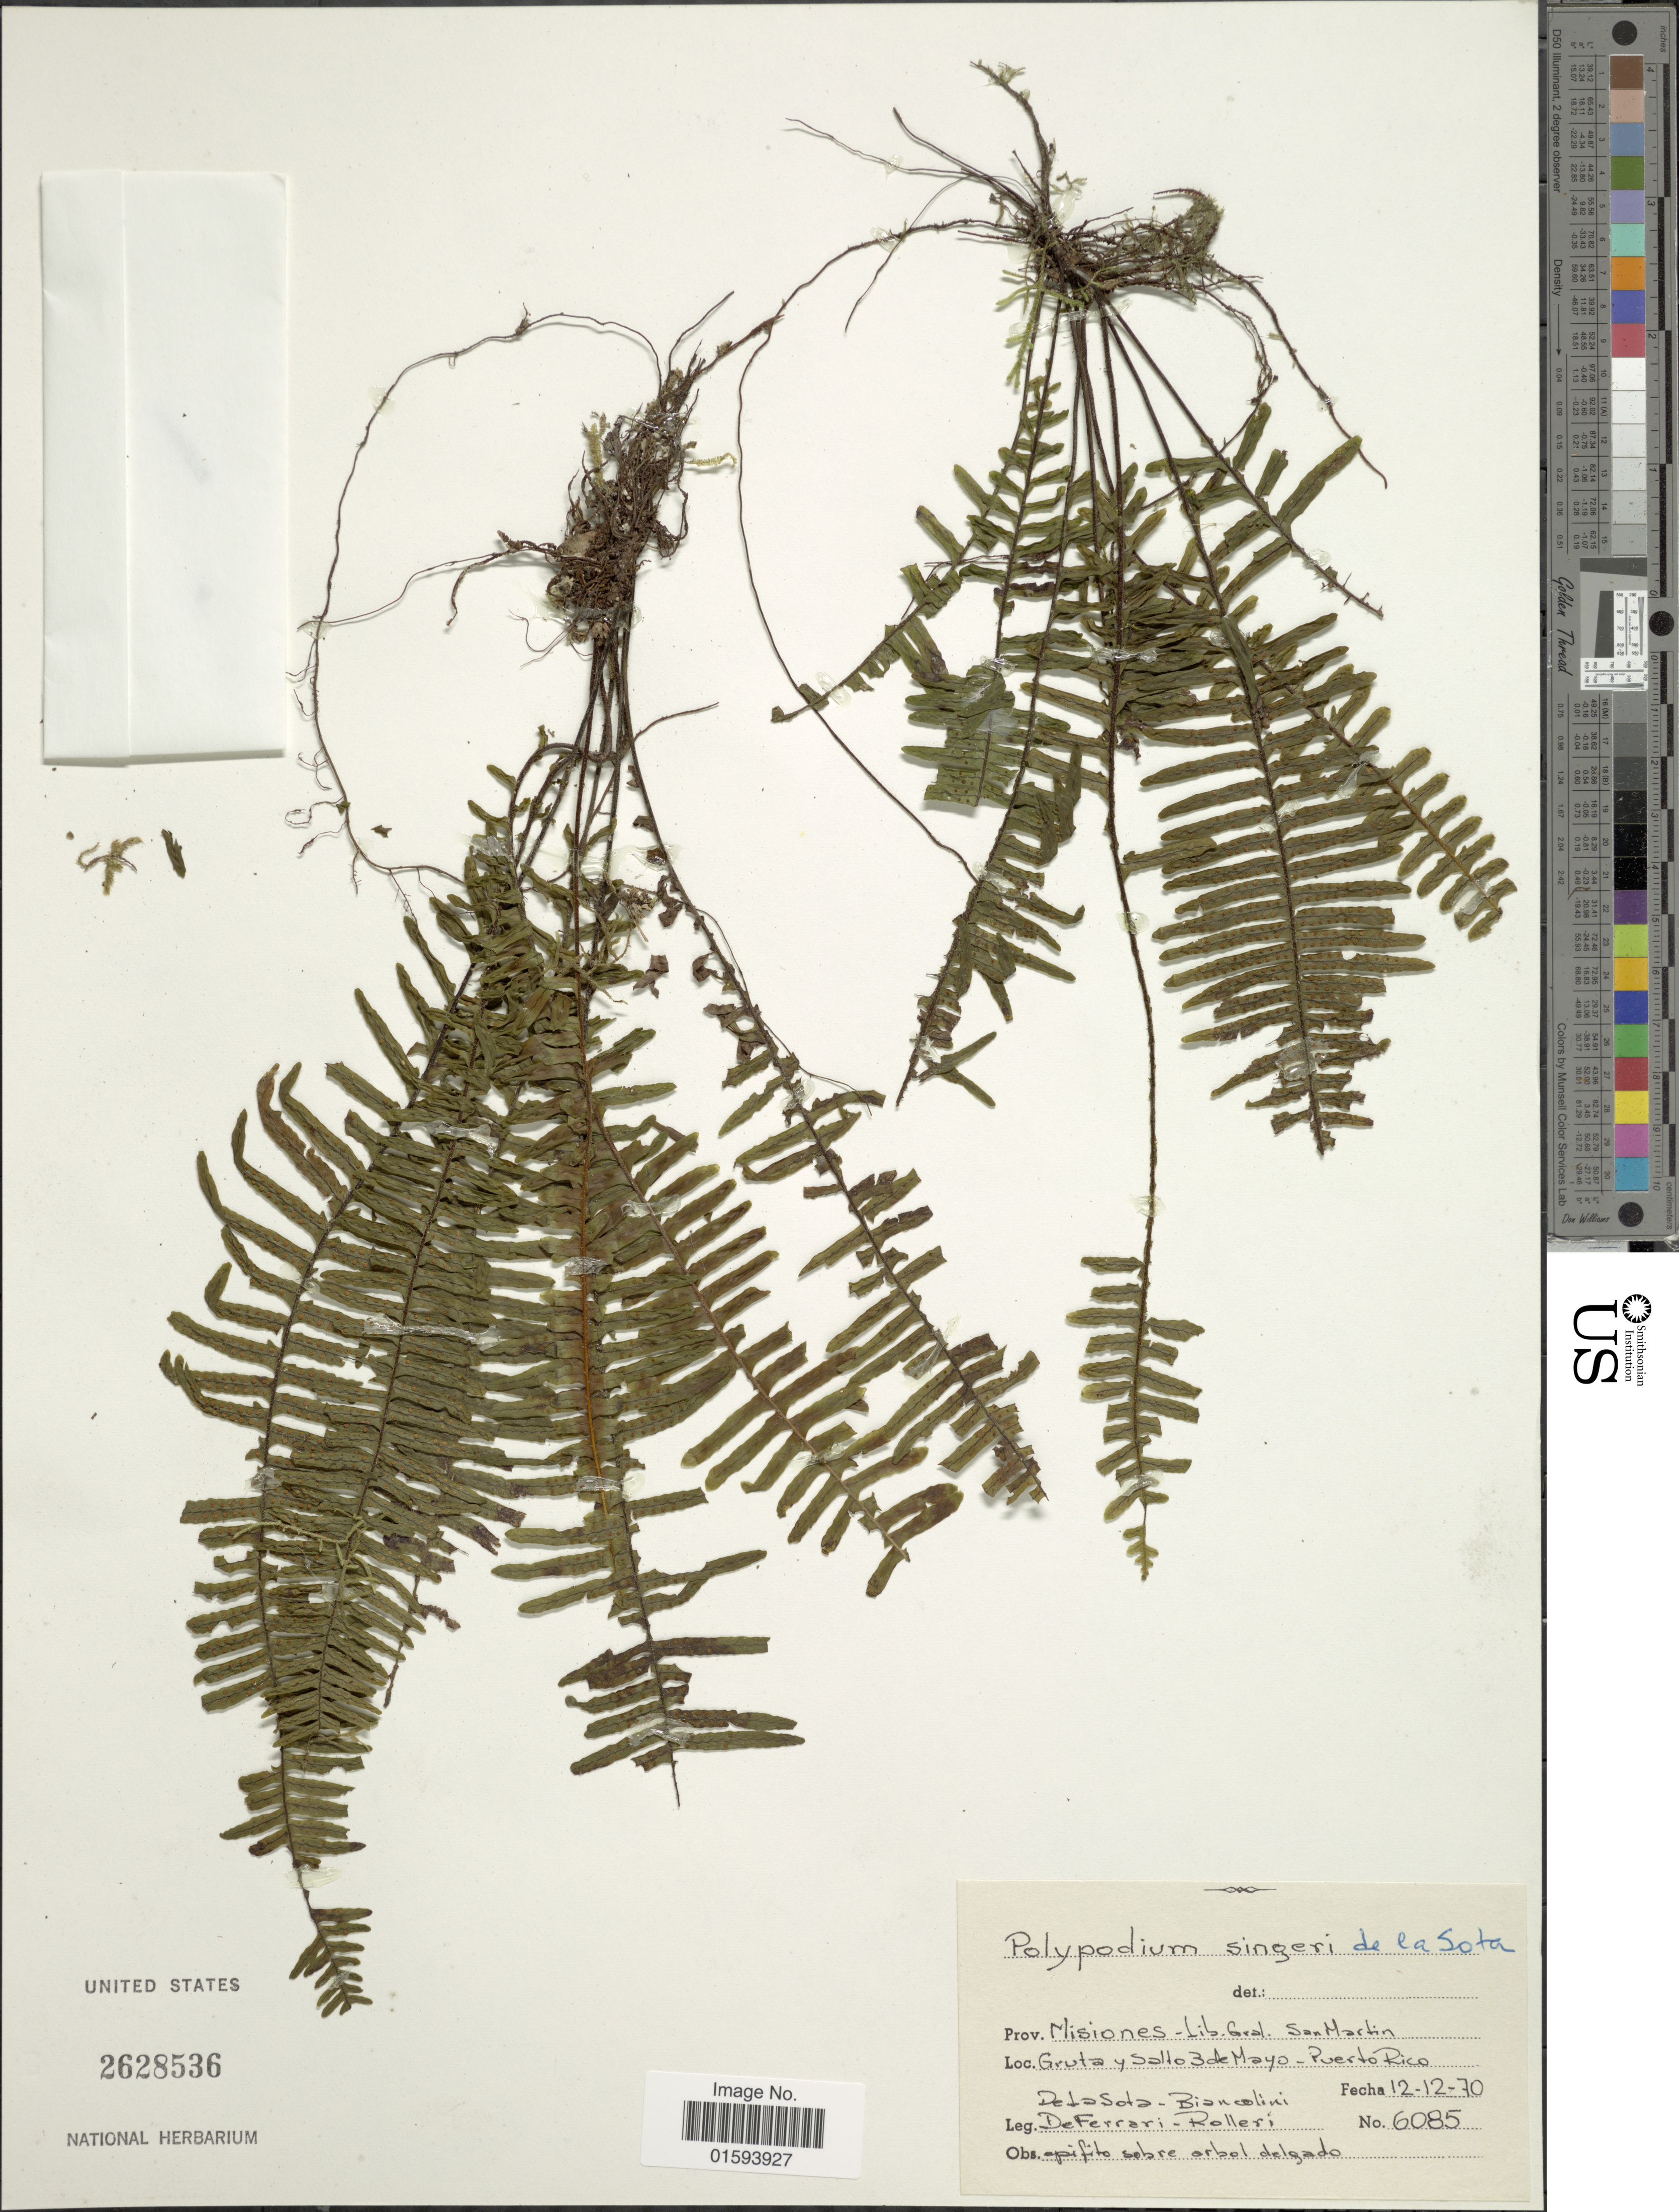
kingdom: Plantae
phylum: Tracheophyta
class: Polypodiopsida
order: Polypodiales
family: Polypodiaceae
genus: Pecluma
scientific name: Pecluma singeri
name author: (de la Sota) Price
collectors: de la Sota, Biancolini, De Ferrari & Rolleri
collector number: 6085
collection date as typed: Transcribed d/m/y: 12/12/70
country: Argentina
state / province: Misiones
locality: Gruta y Salto 3 de Mayo - Puerto Rico, Prov. Misiones - Lib. Gral. San Martín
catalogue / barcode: US 2628536